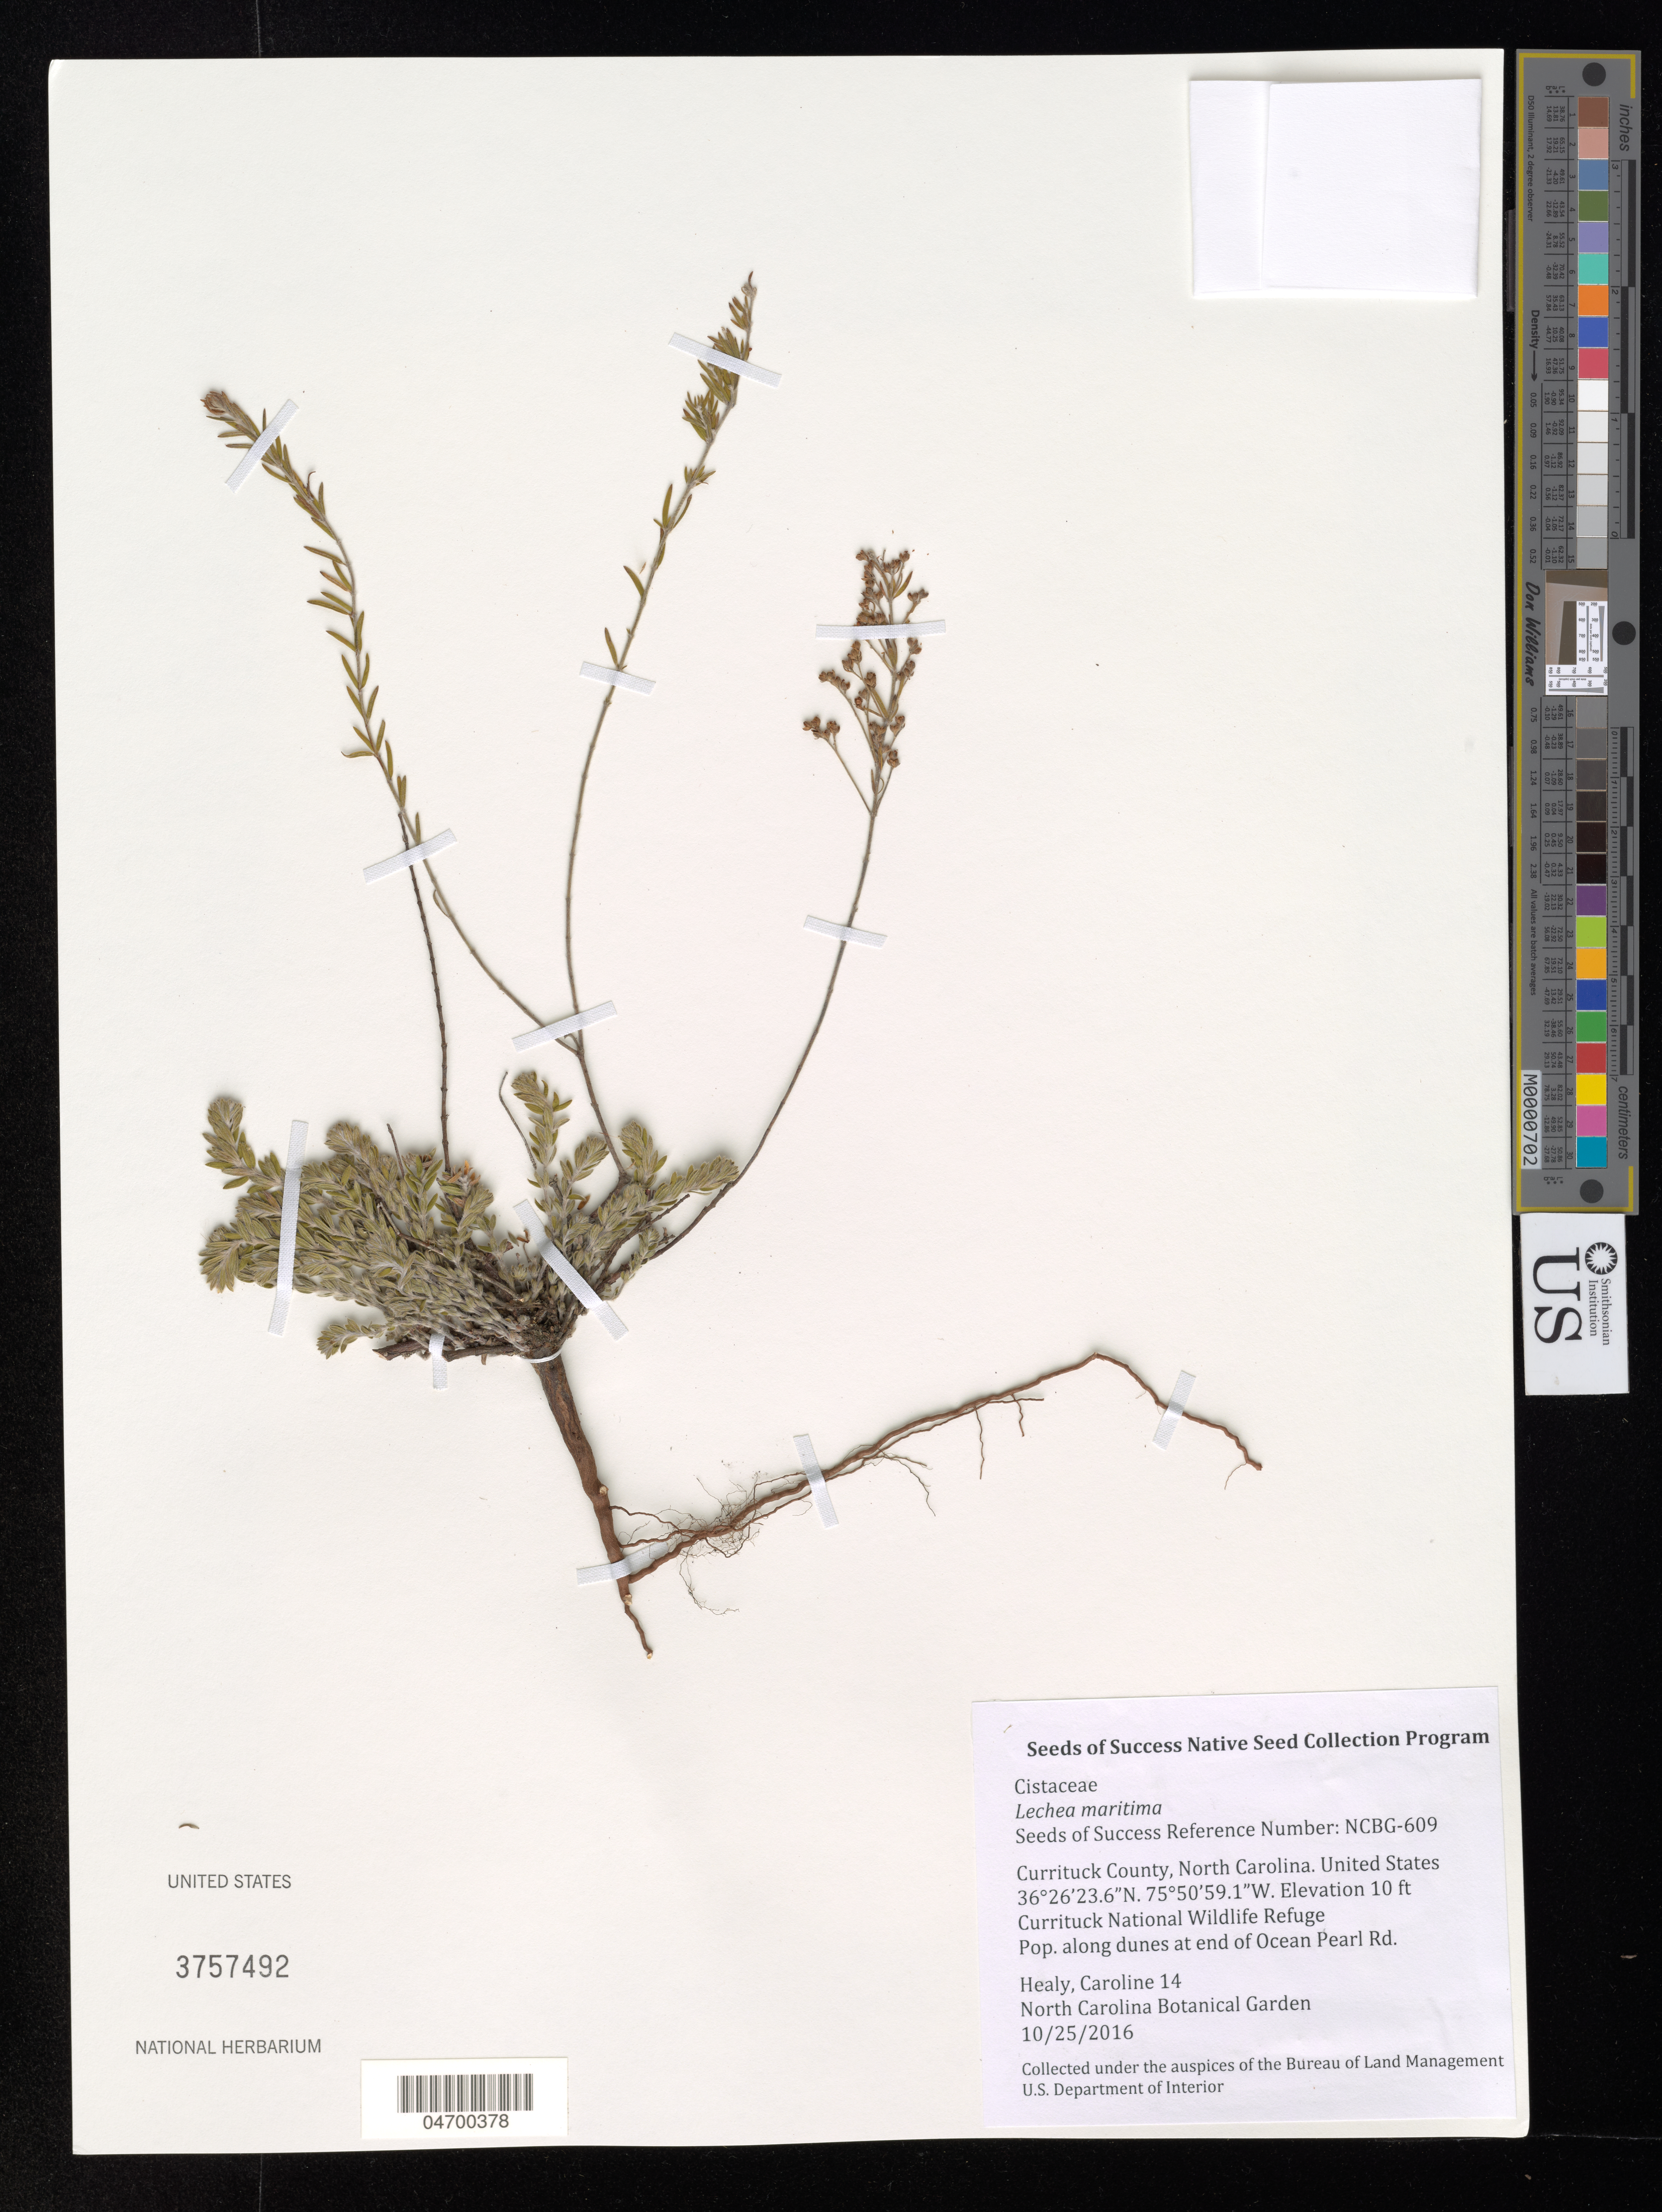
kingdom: Plantae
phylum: Tracheophyta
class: Magnoliopsida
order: Malvales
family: Cistaceae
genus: Lechea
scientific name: Lechea maritima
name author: Legg.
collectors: C. Healy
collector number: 14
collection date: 2016-10-25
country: United States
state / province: North Carolina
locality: Currituck County. Currituck National Wildlife Refuge. Pop. along dunes at end of Ocean Pearl Rd.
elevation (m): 3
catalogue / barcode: US 3757492